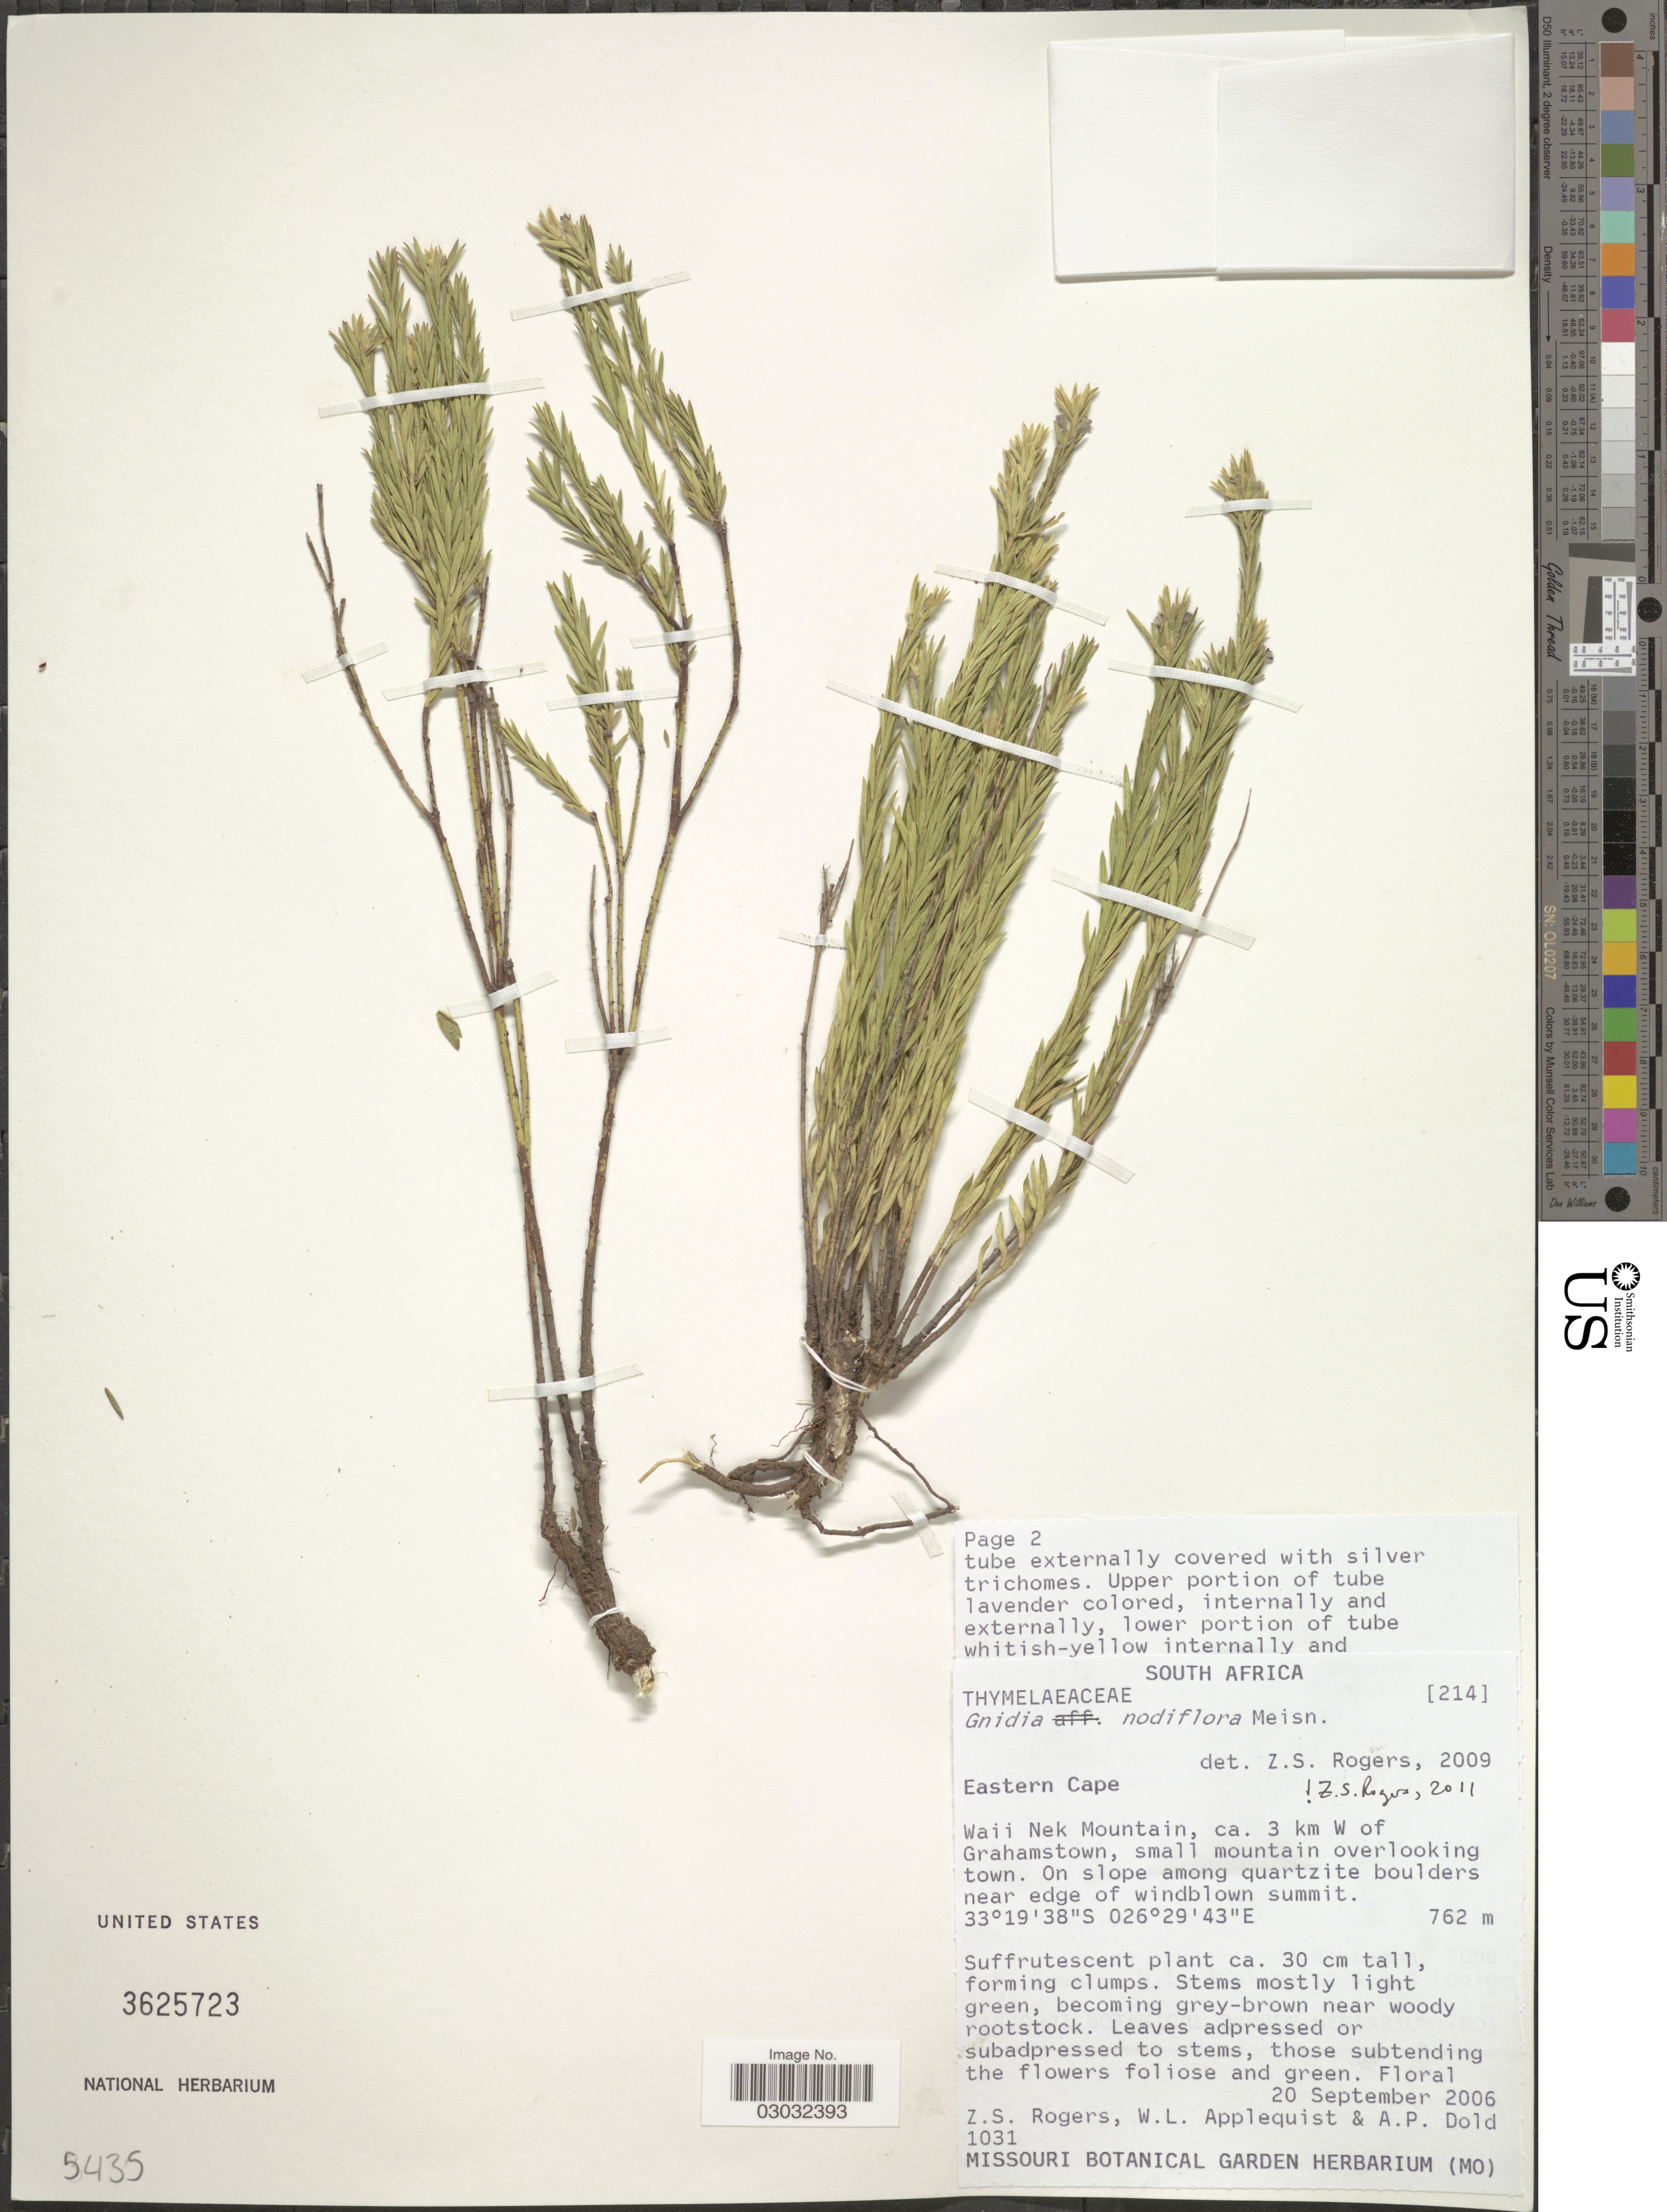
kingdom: Plantae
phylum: Tracheophyta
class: Magnoliopsida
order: Malvales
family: Thymelaeaceae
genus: Gnidia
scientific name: Gnidia nodiflora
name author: Meisn.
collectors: Z. S. Rogers, W. Applequist & A. P. Dold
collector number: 1031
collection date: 2006-09-20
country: South Africa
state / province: Eastern Cape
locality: Waii Nek Mountain, ca. 3 km W of Grahamtown, small mountain overlooking town. On slope among quartzite boulders near edge of windblown summit.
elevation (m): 762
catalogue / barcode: US 3625723